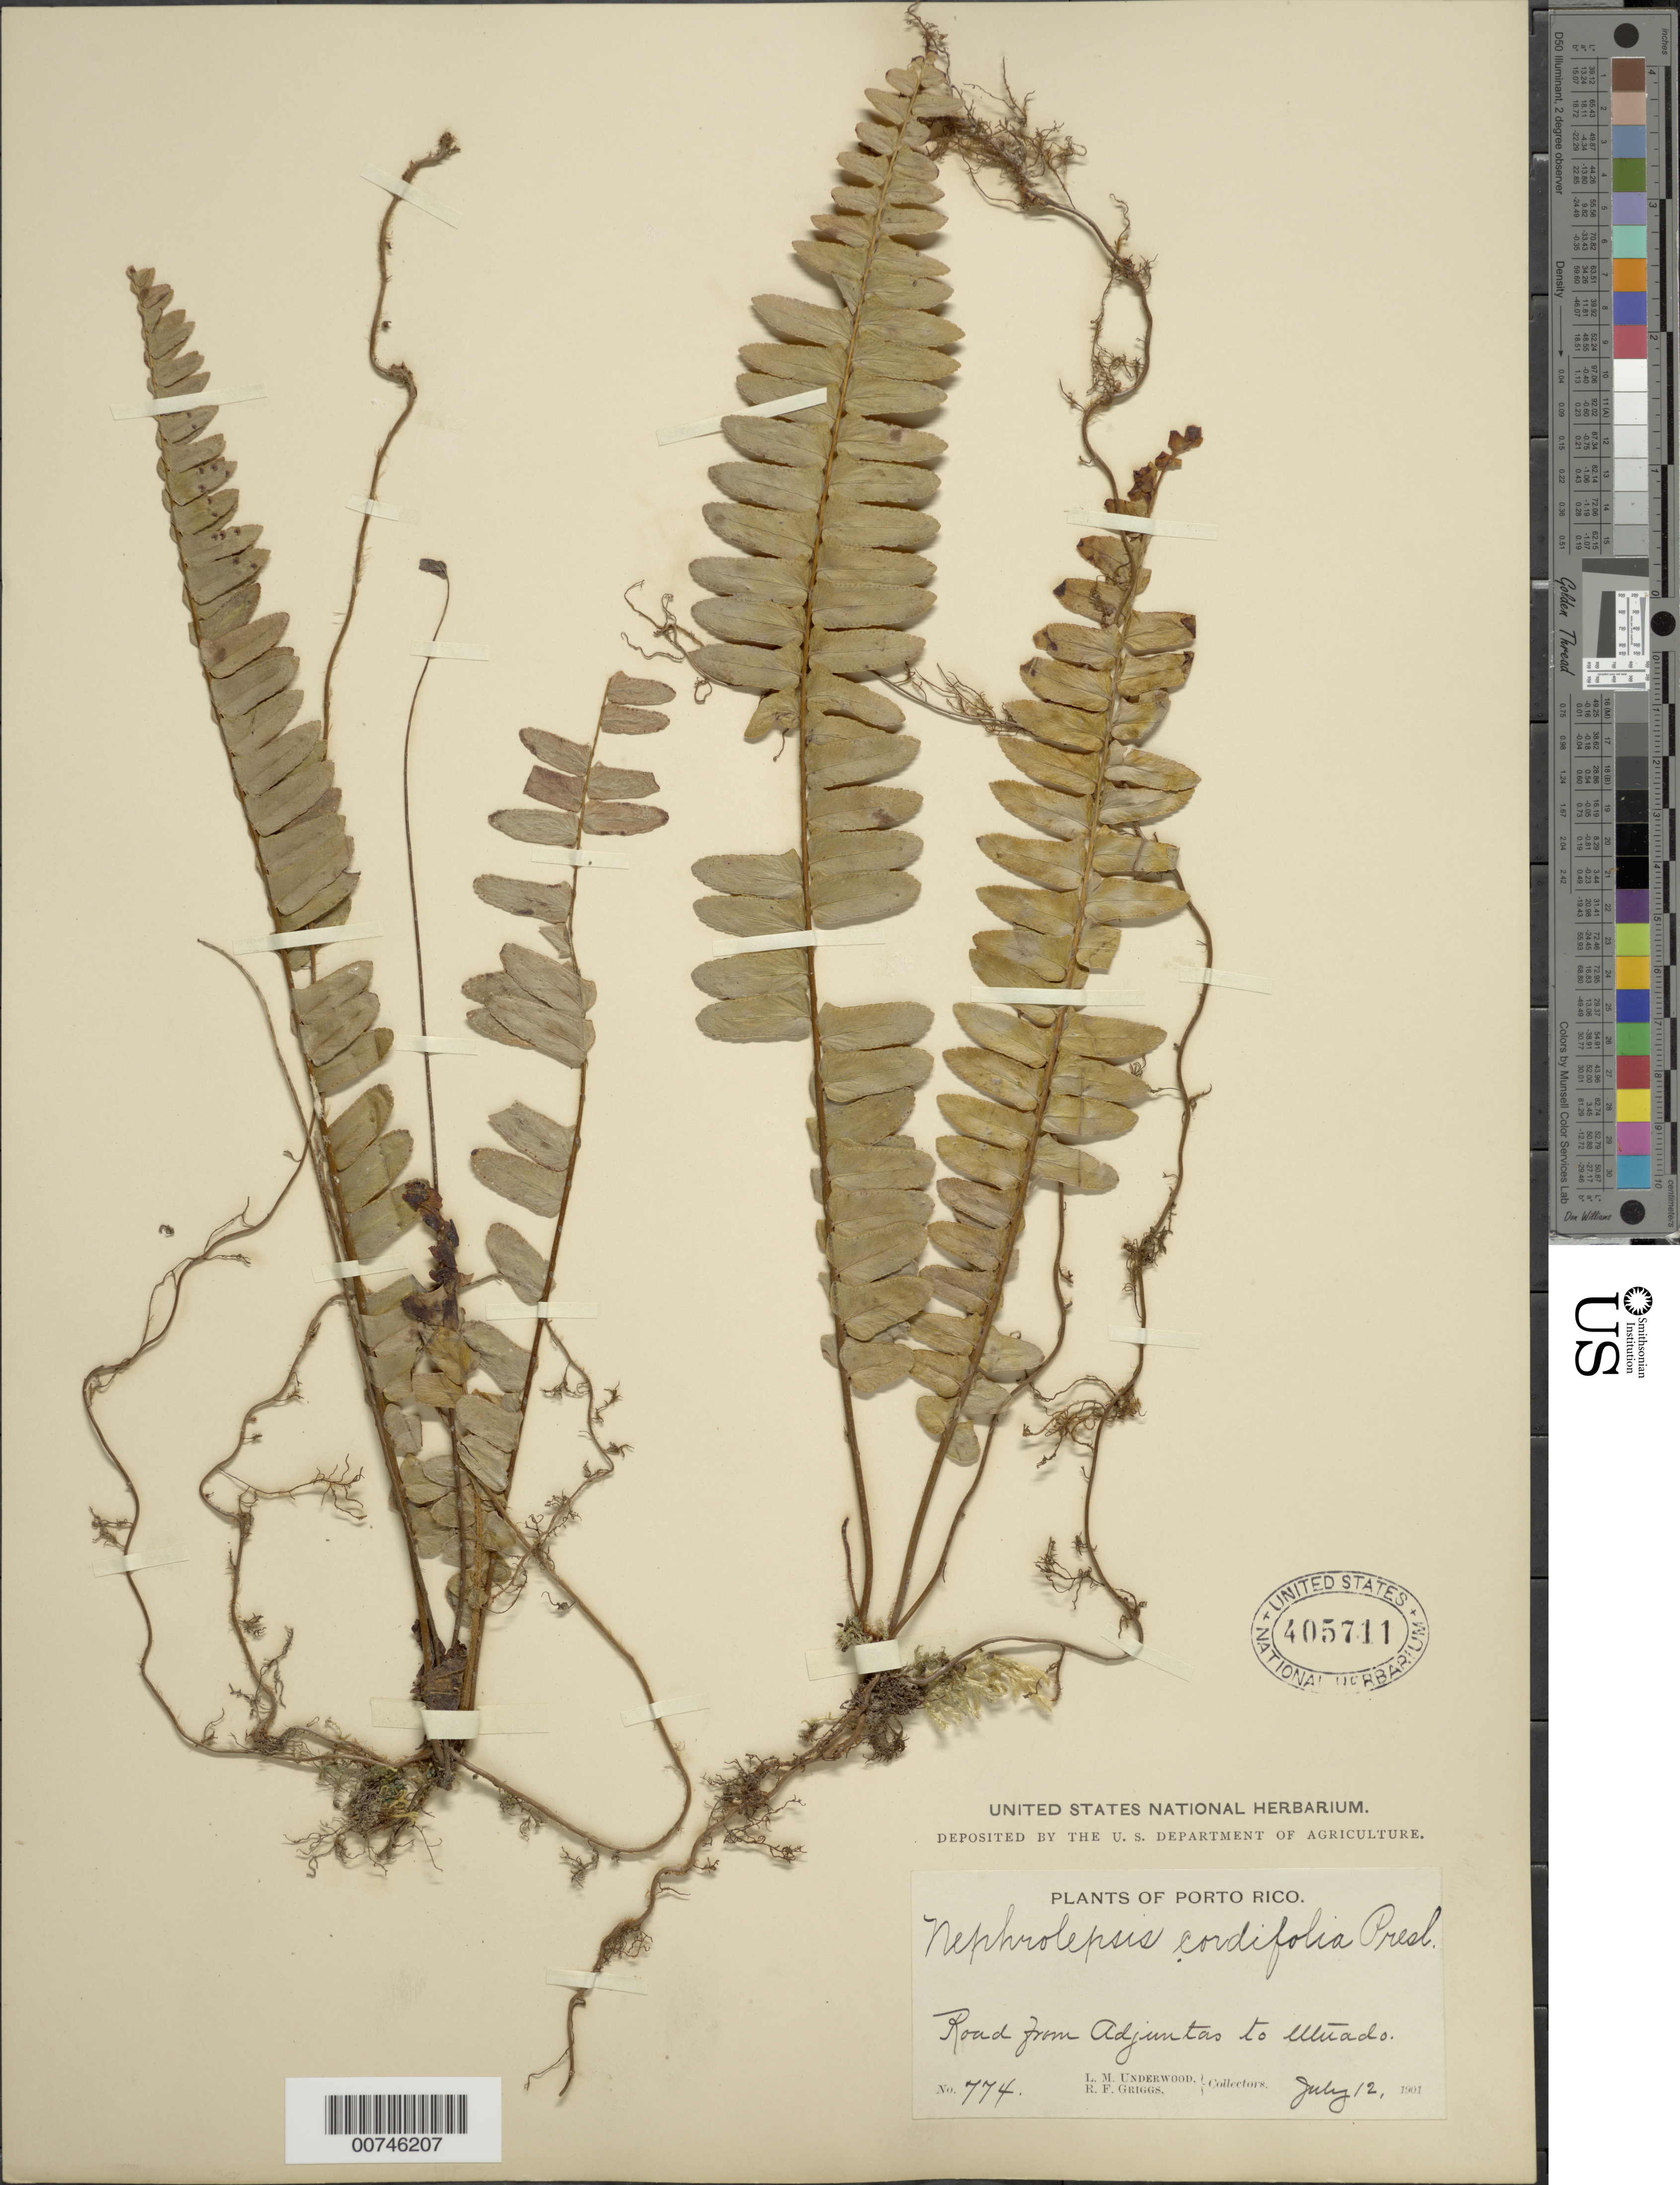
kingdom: Plantae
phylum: Tracheophyta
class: Polypodiopsida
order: Polypodiales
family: Nephrolepidaceae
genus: Nephrolepis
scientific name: Nephrolepis exaltata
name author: (L.) Schott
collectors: L. M. Underwood & R. F. Griggs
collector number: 774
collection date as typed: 12 Jul 1901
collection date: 1901-07-12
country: Puerto Rico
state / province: Utuado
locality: Road from Adjuntas to Utuado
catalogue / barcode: US 405711